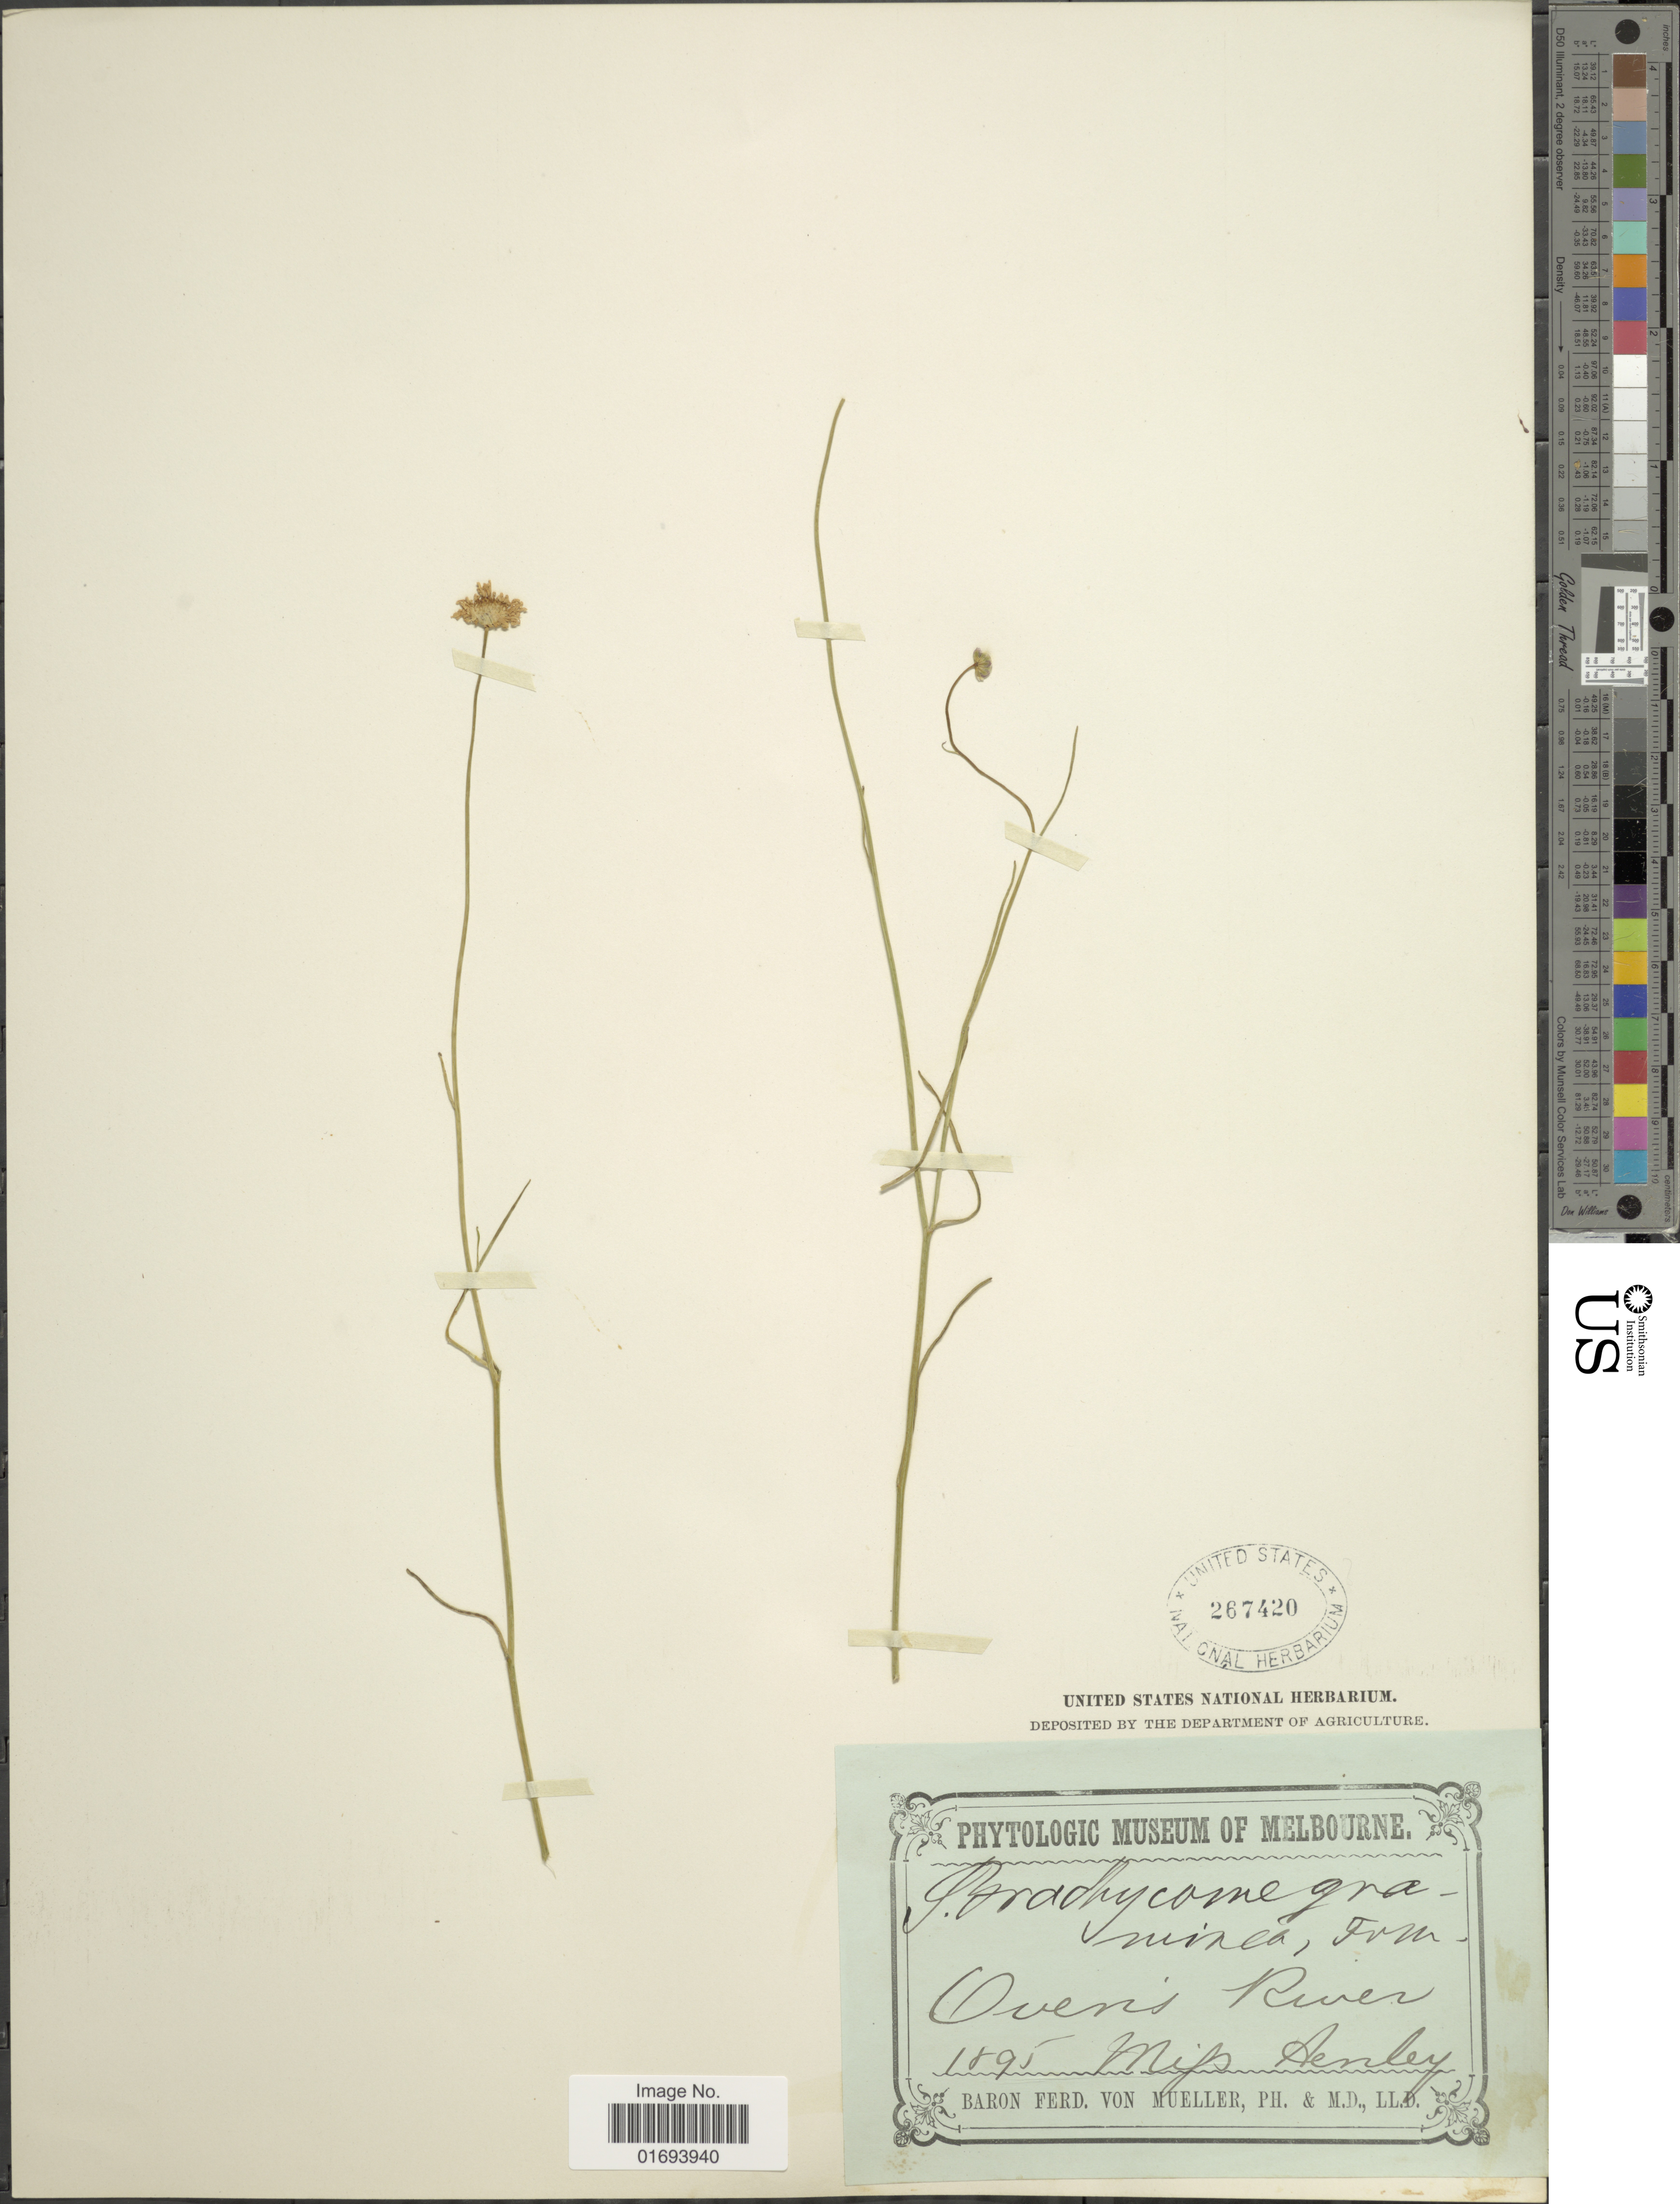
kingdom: Plantae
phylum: Tracheophyta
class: Magnoliopsida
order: Asterales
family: Asteraceae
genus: Brachyscome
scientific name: Brachyscome graminea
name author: (Labill.) F. Muell.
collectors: B. von Mueller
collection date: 1895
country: Australia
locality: Ovens River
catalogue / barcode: US 267420